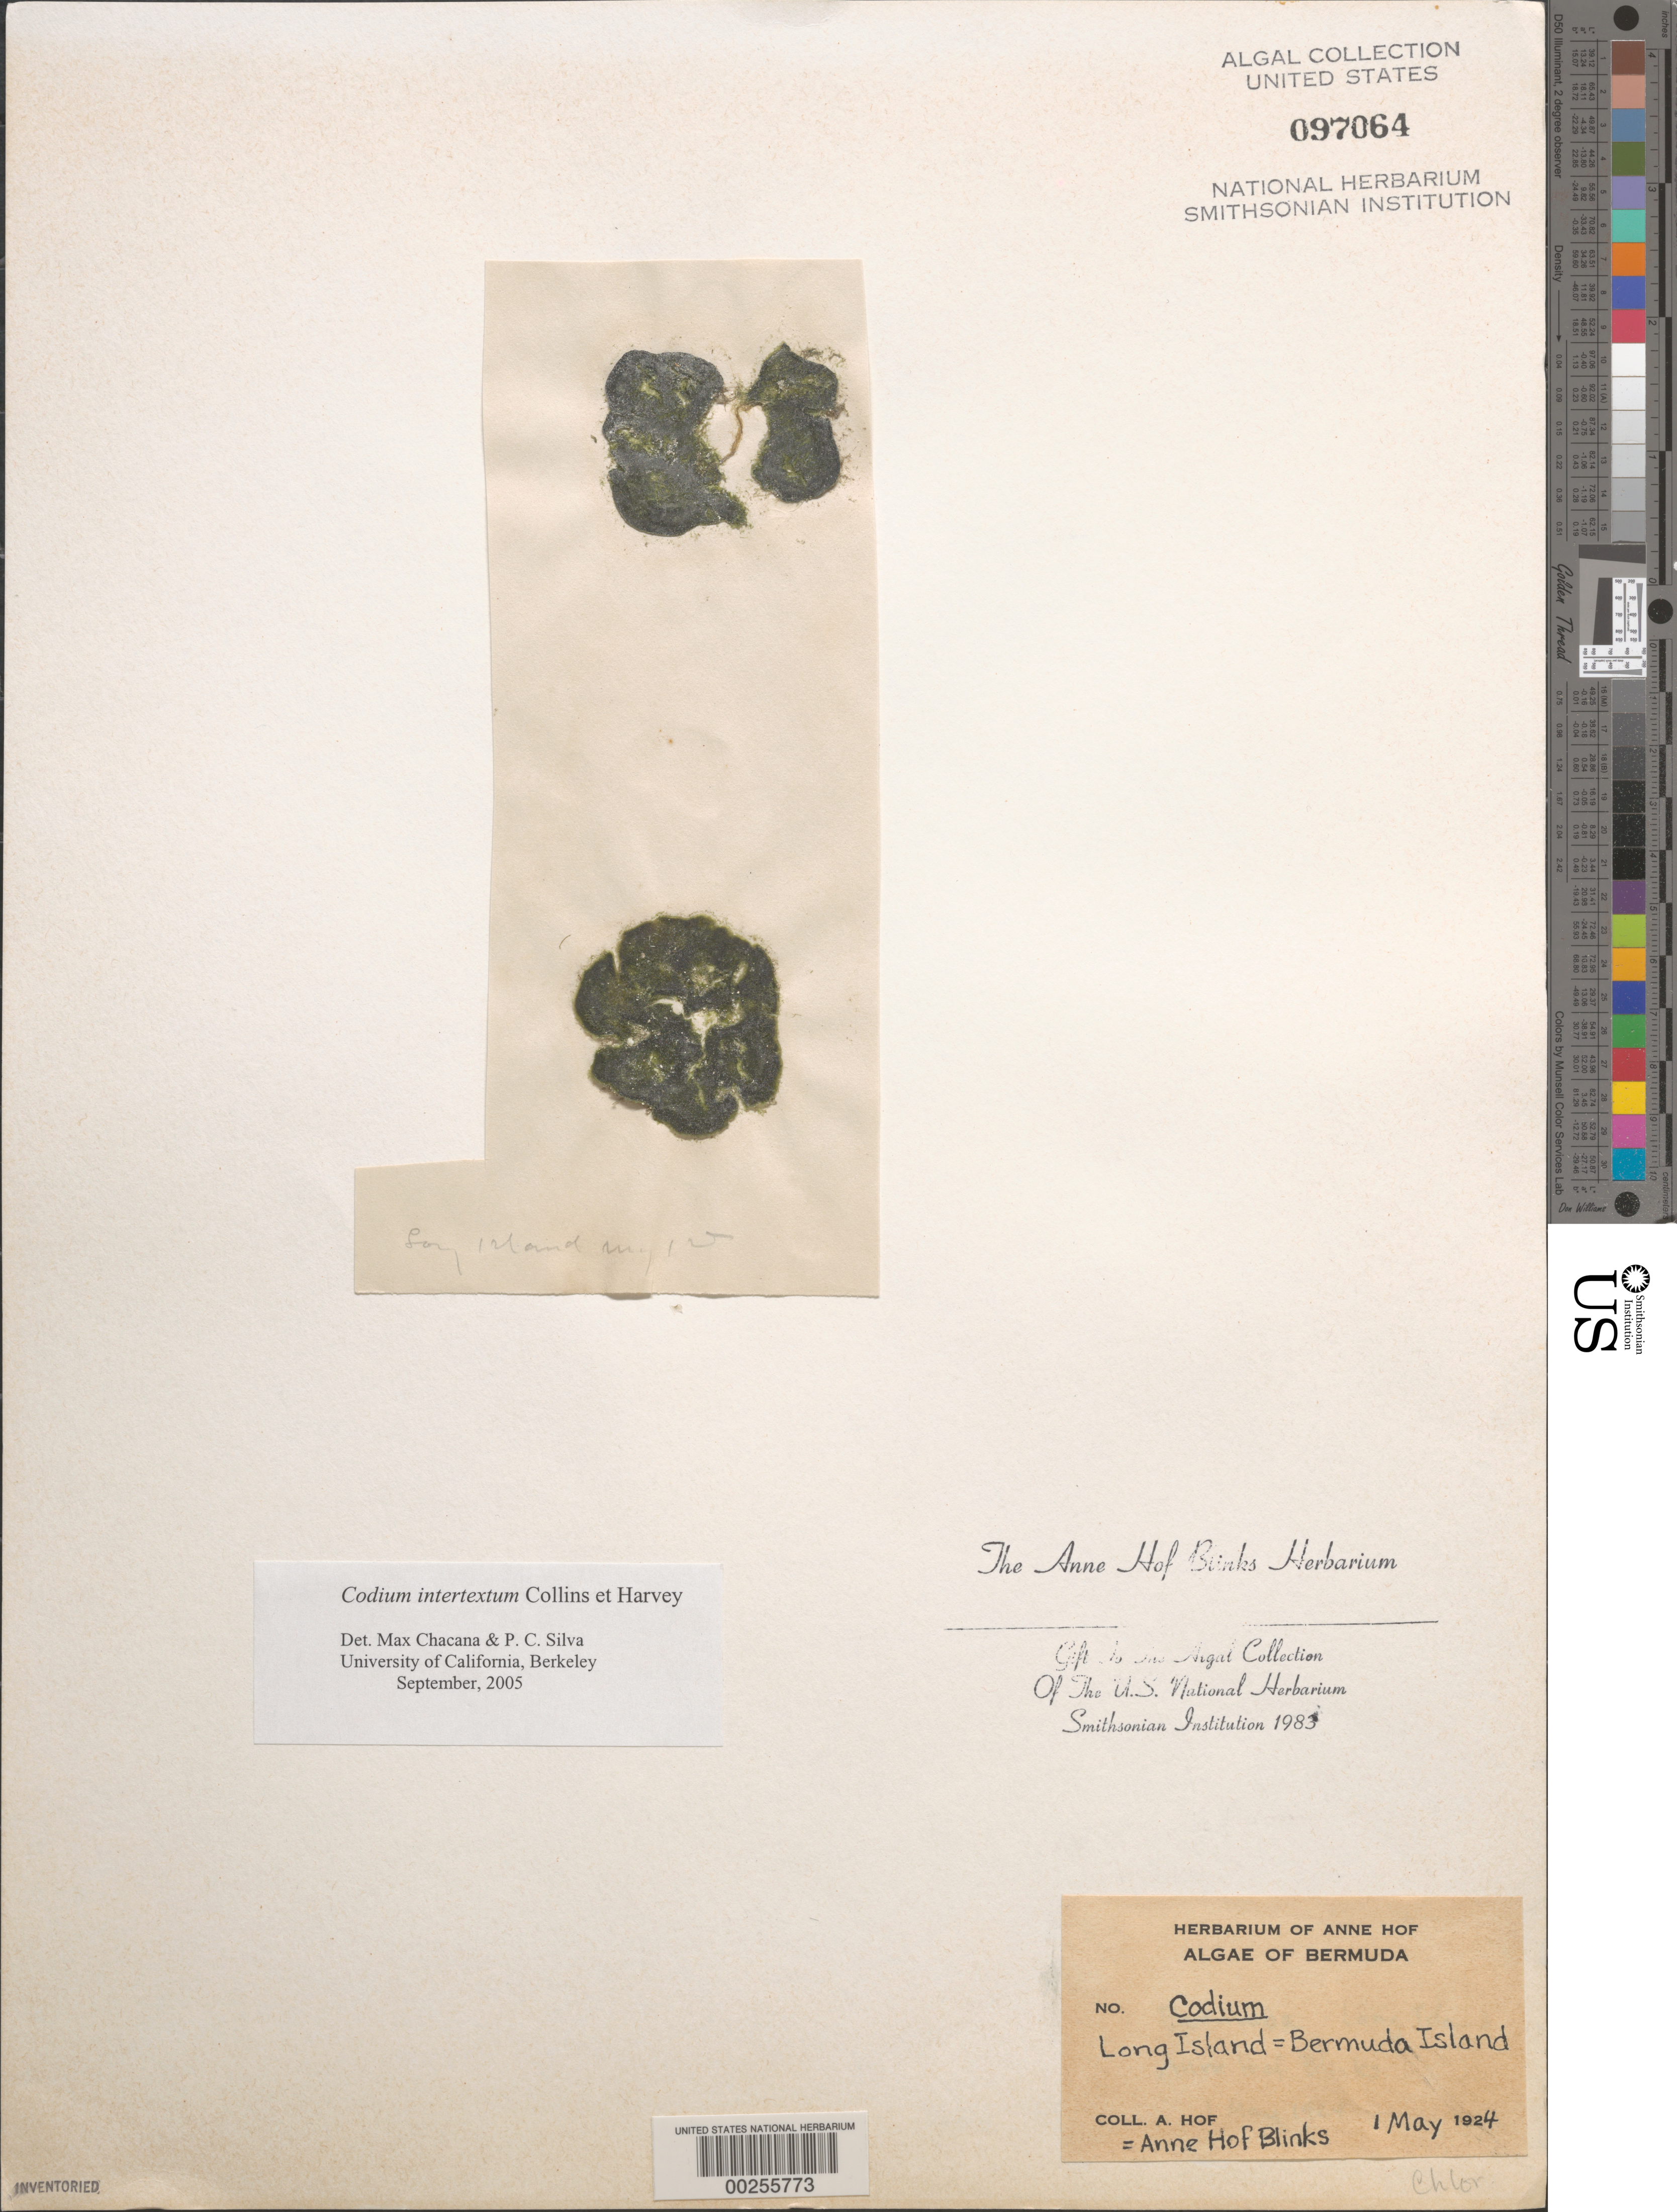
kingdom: Plantae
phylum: Chlorophyta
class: Ulvophyceae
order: Bryopsidales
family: Codiaceae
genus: Codium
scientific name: Codium intertextum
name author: Collins & Herv.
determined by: Chacana, M. E.; Silva, P. C.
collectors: A. Blinks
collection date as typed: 01 May 1924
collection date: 1924-05-01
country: Bermuda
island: Bermuda Island (Long Island)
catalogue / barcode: US 97064